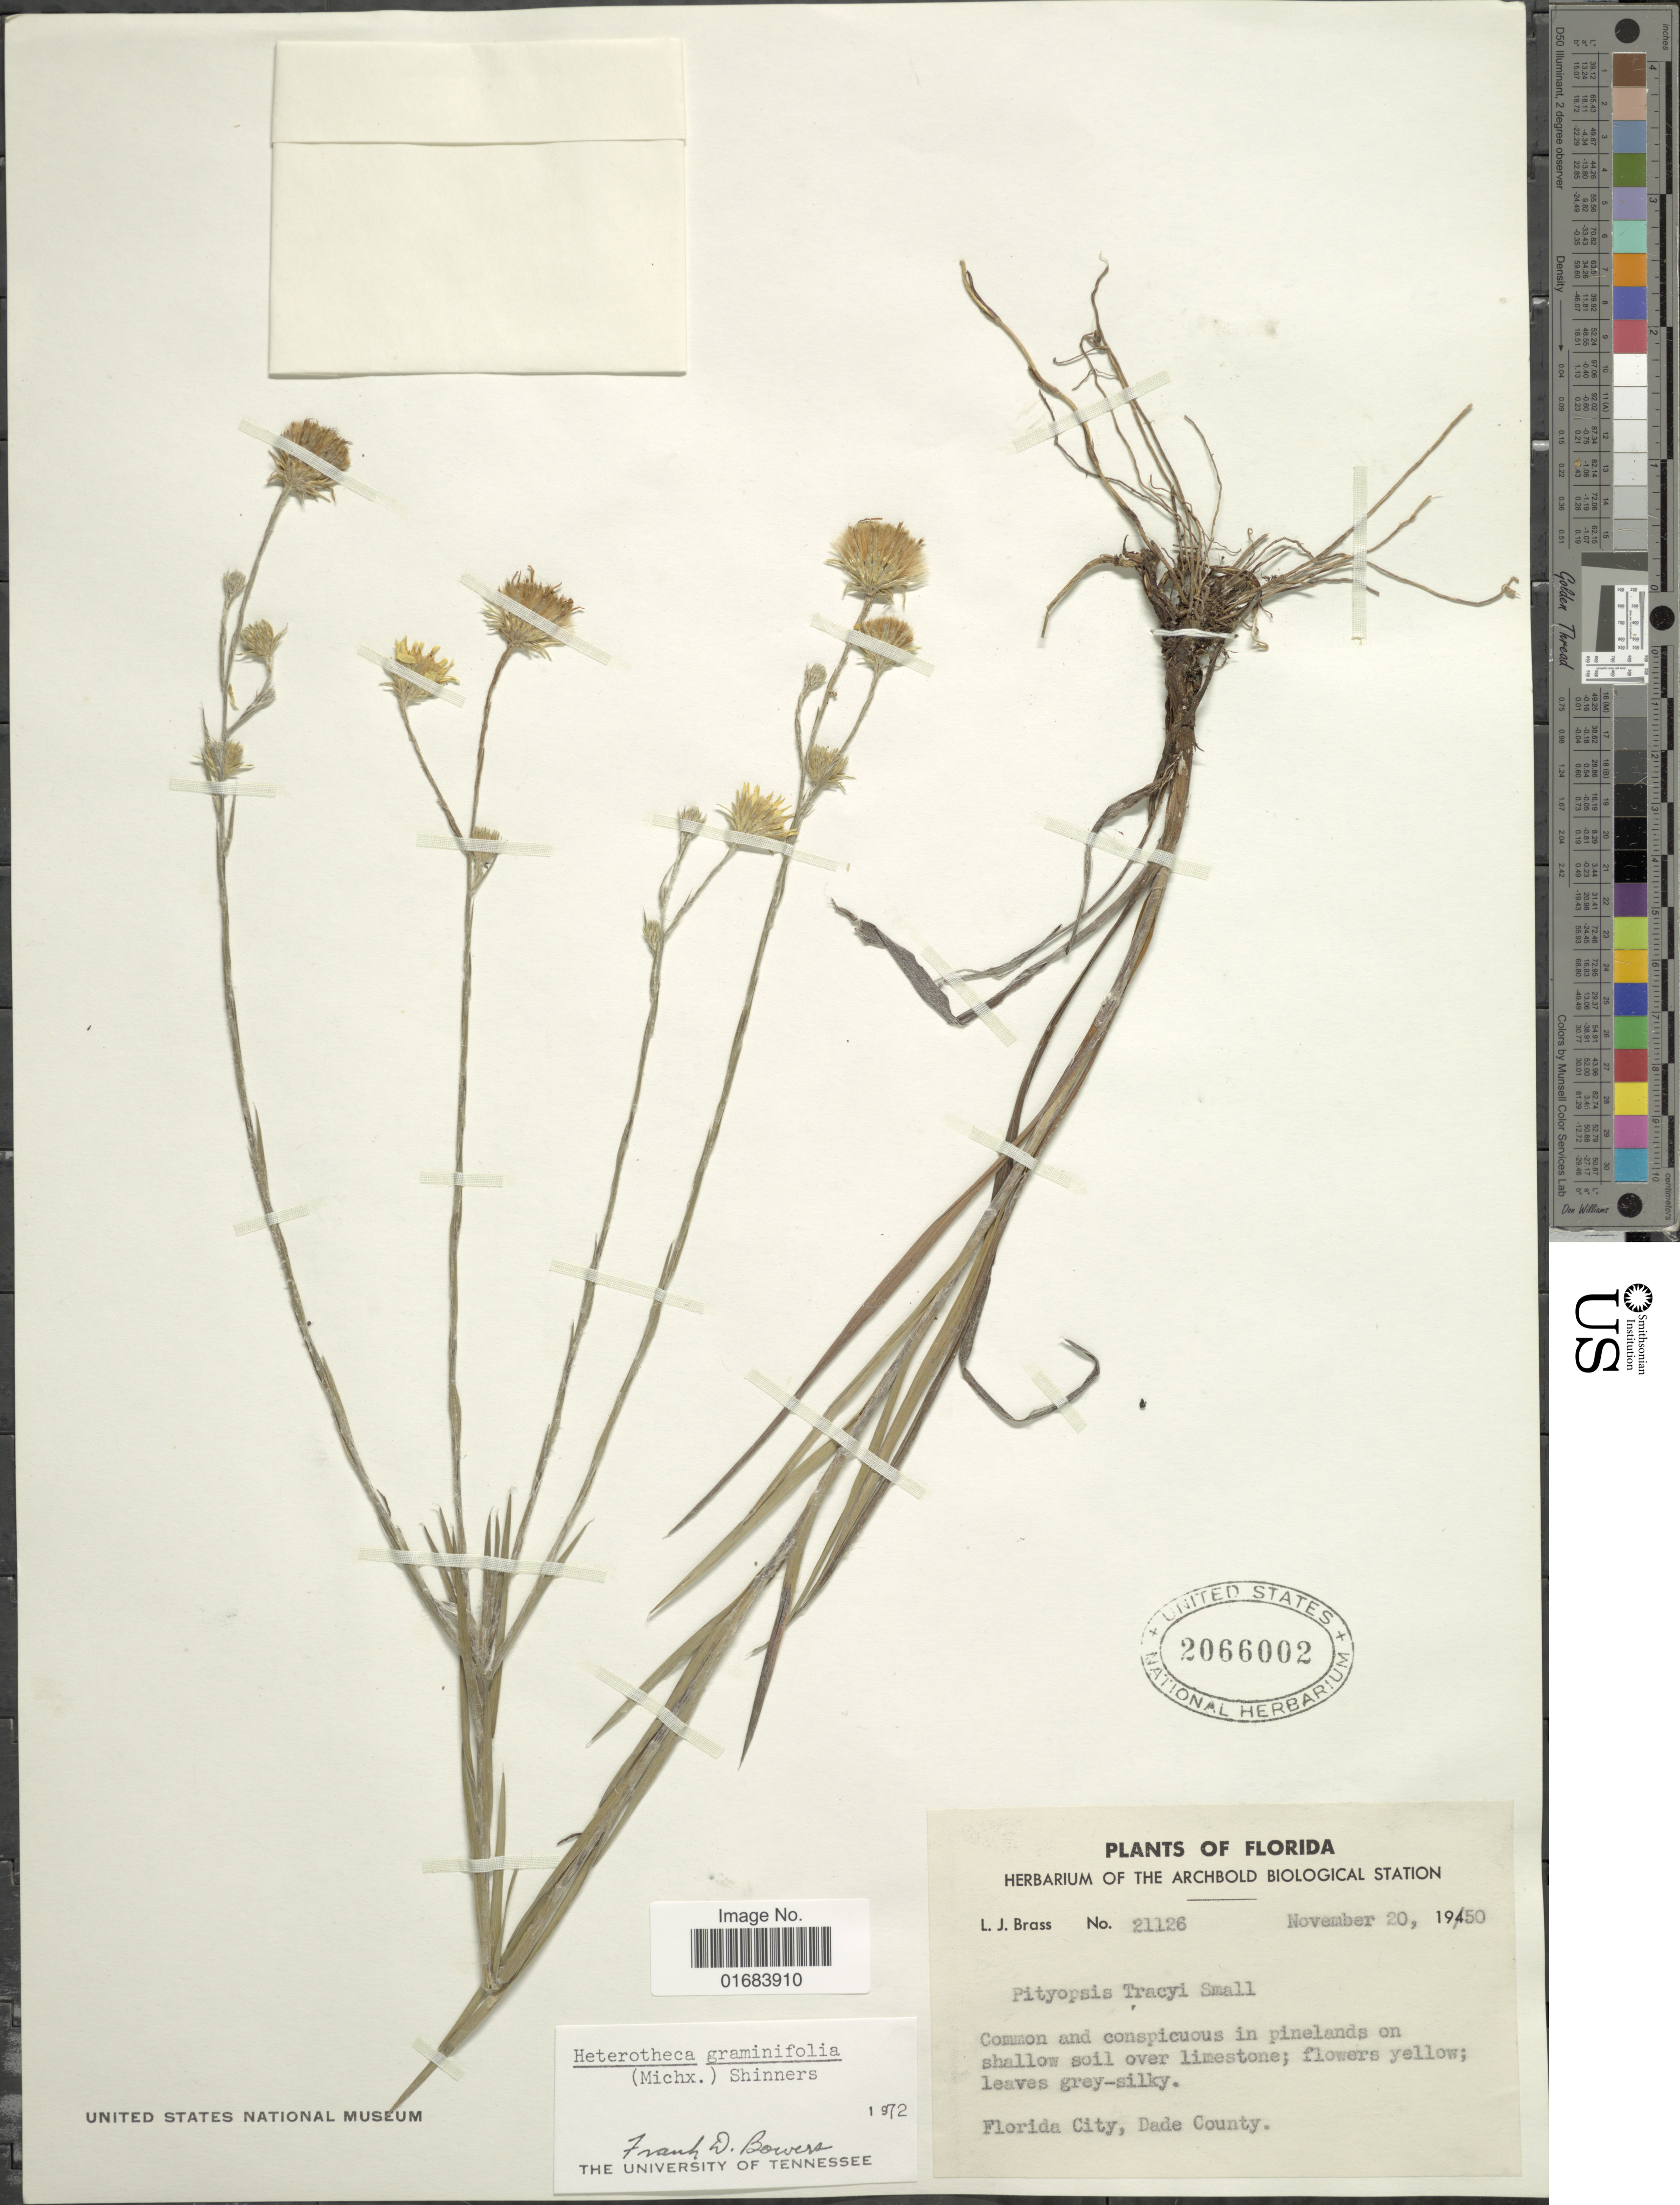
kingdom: Plantae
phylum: Tracheophyta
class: Magnoliopsida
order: Asterales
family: Asteraceae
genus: Pityopsis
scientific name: Pityopsis graminifolia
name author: (Michx.) Nutt.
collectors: L. J. Brass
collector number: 21126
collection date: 1950-11-20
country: United States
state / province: Florida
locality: Florida City, Dade County.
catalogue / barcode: US 2066002